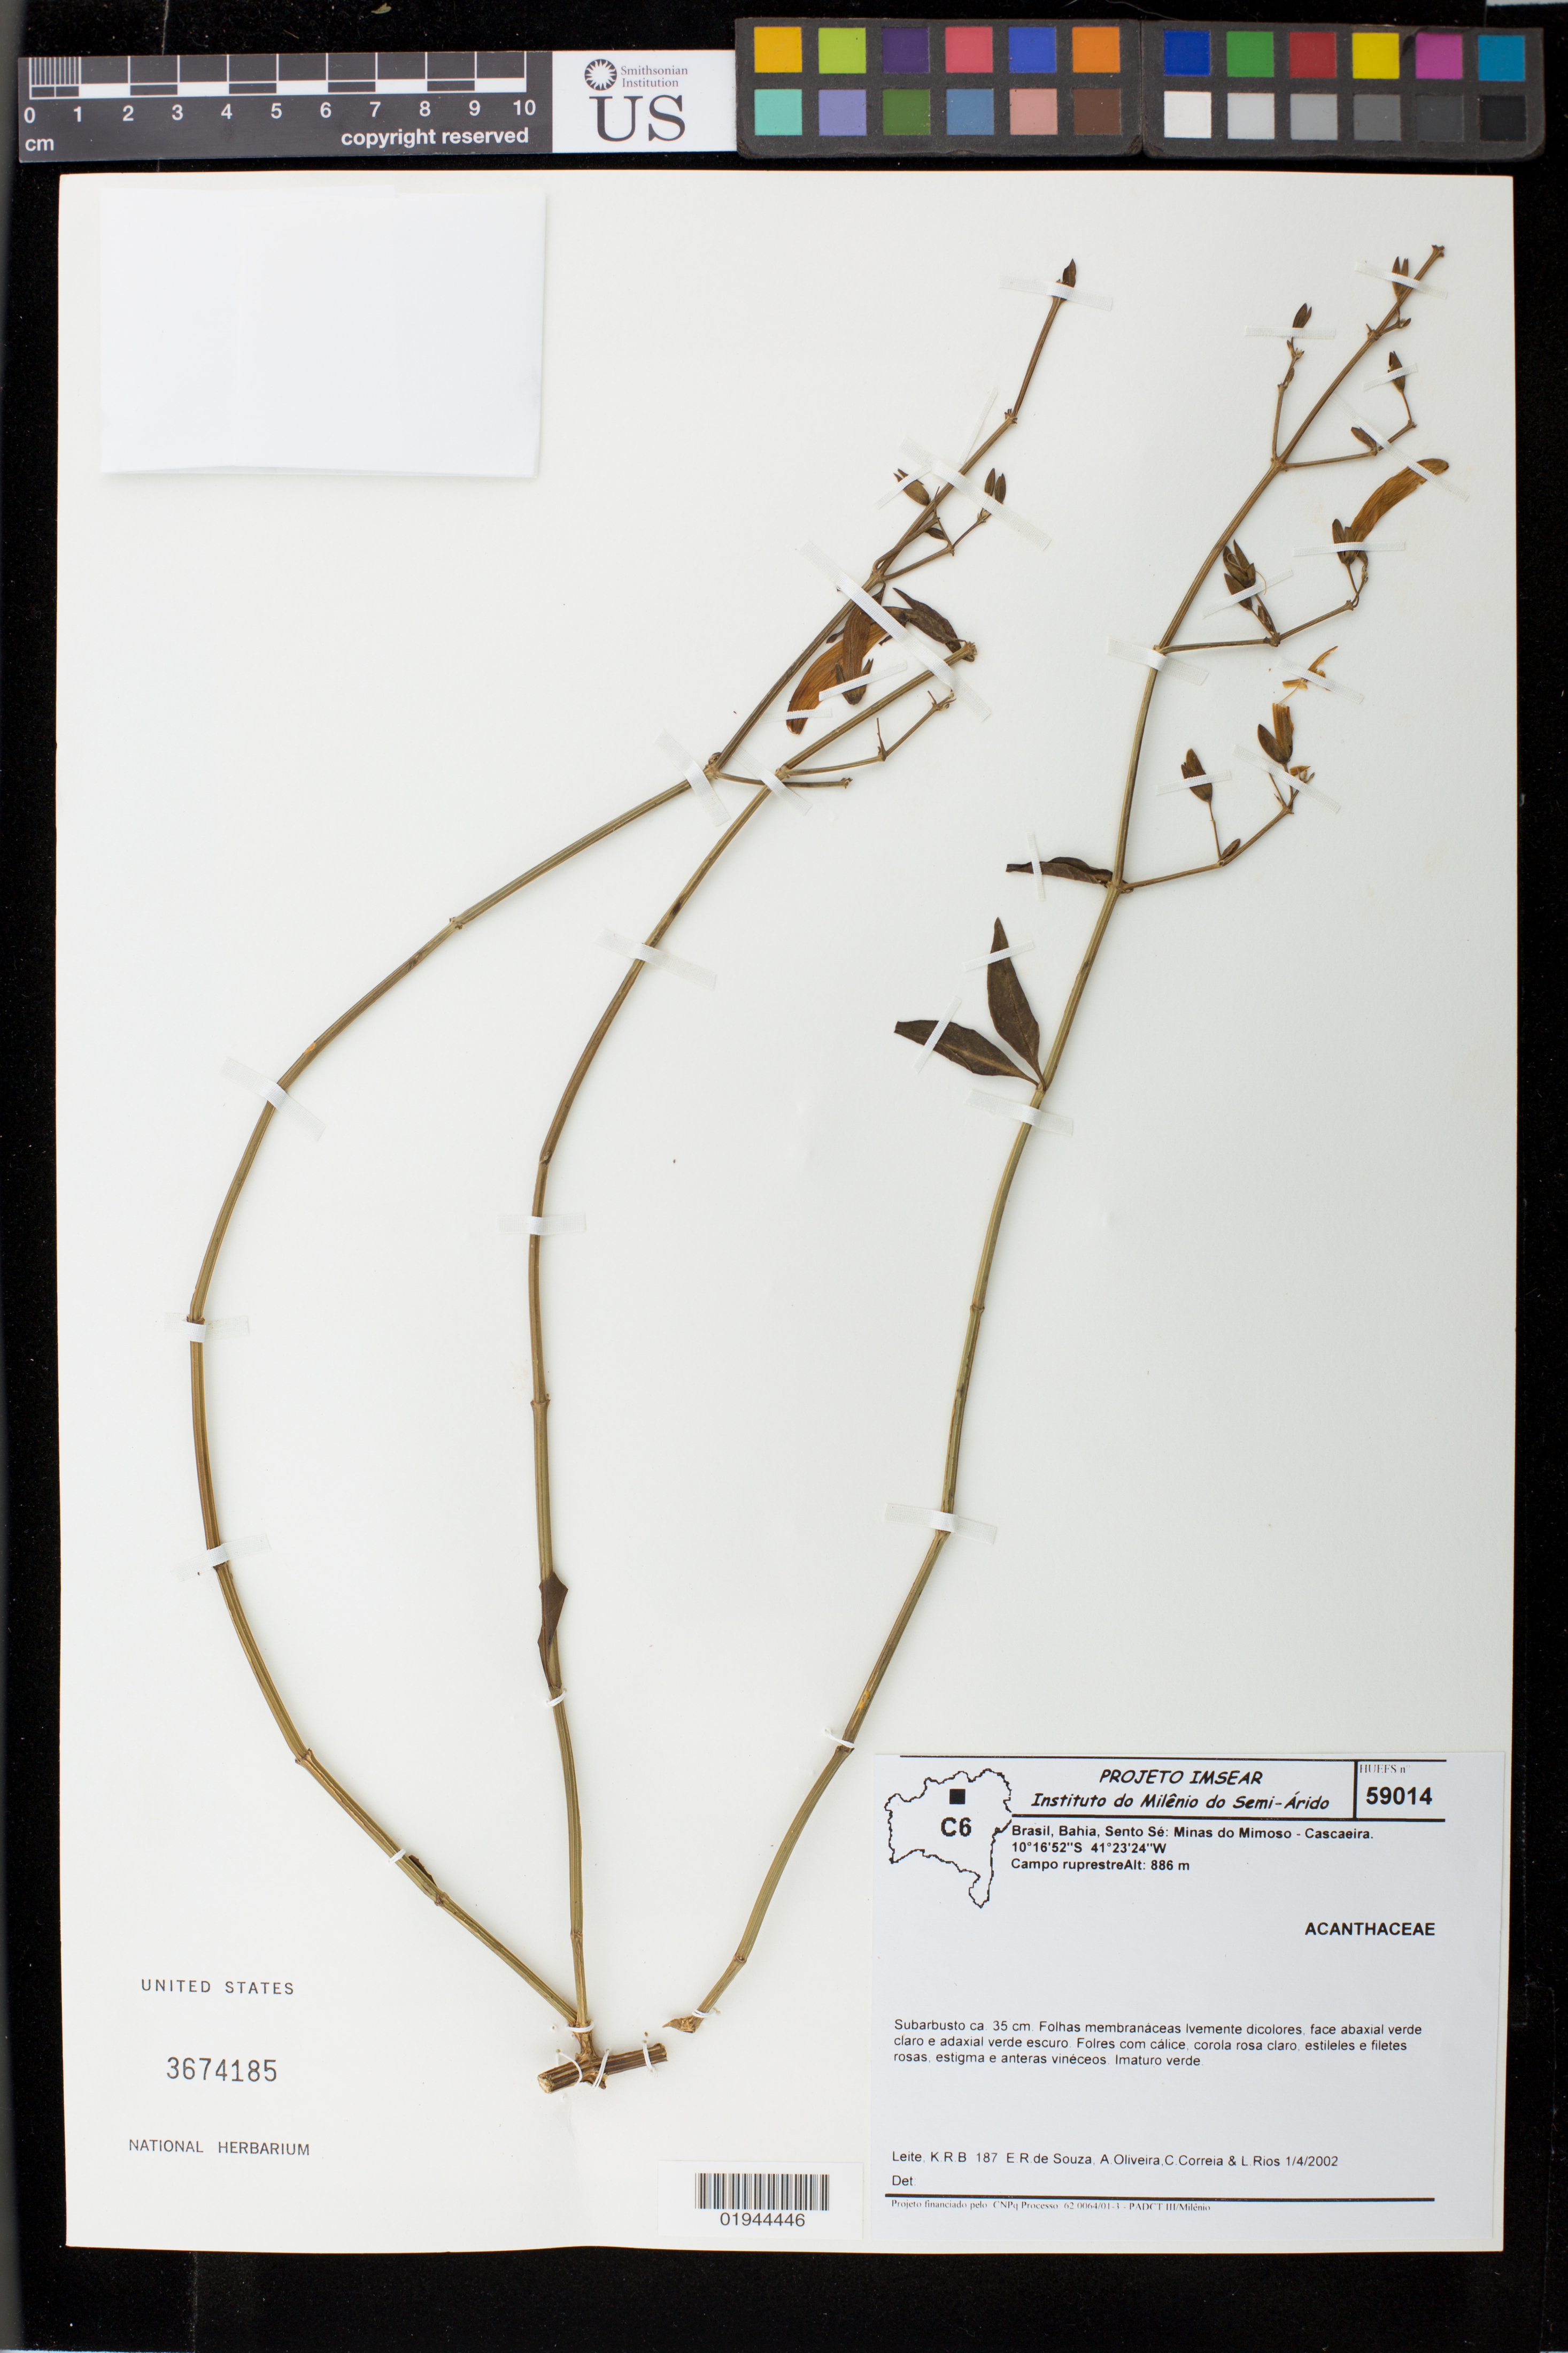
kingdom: Plantae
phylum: Tracheophyta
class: Magnoliopsida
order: Lamiales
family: Acanthaceae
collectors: K. Leite, É. R. Souza, A. Oliveira, C. Correia & L. Rios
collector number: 187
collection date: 2002-04-01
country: Brazil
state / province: Bahia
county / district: Sento Se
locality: Minas do Mimoso - Cascaeira.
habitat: Campo ruprestre.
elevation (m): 886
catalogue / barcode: US 3674185